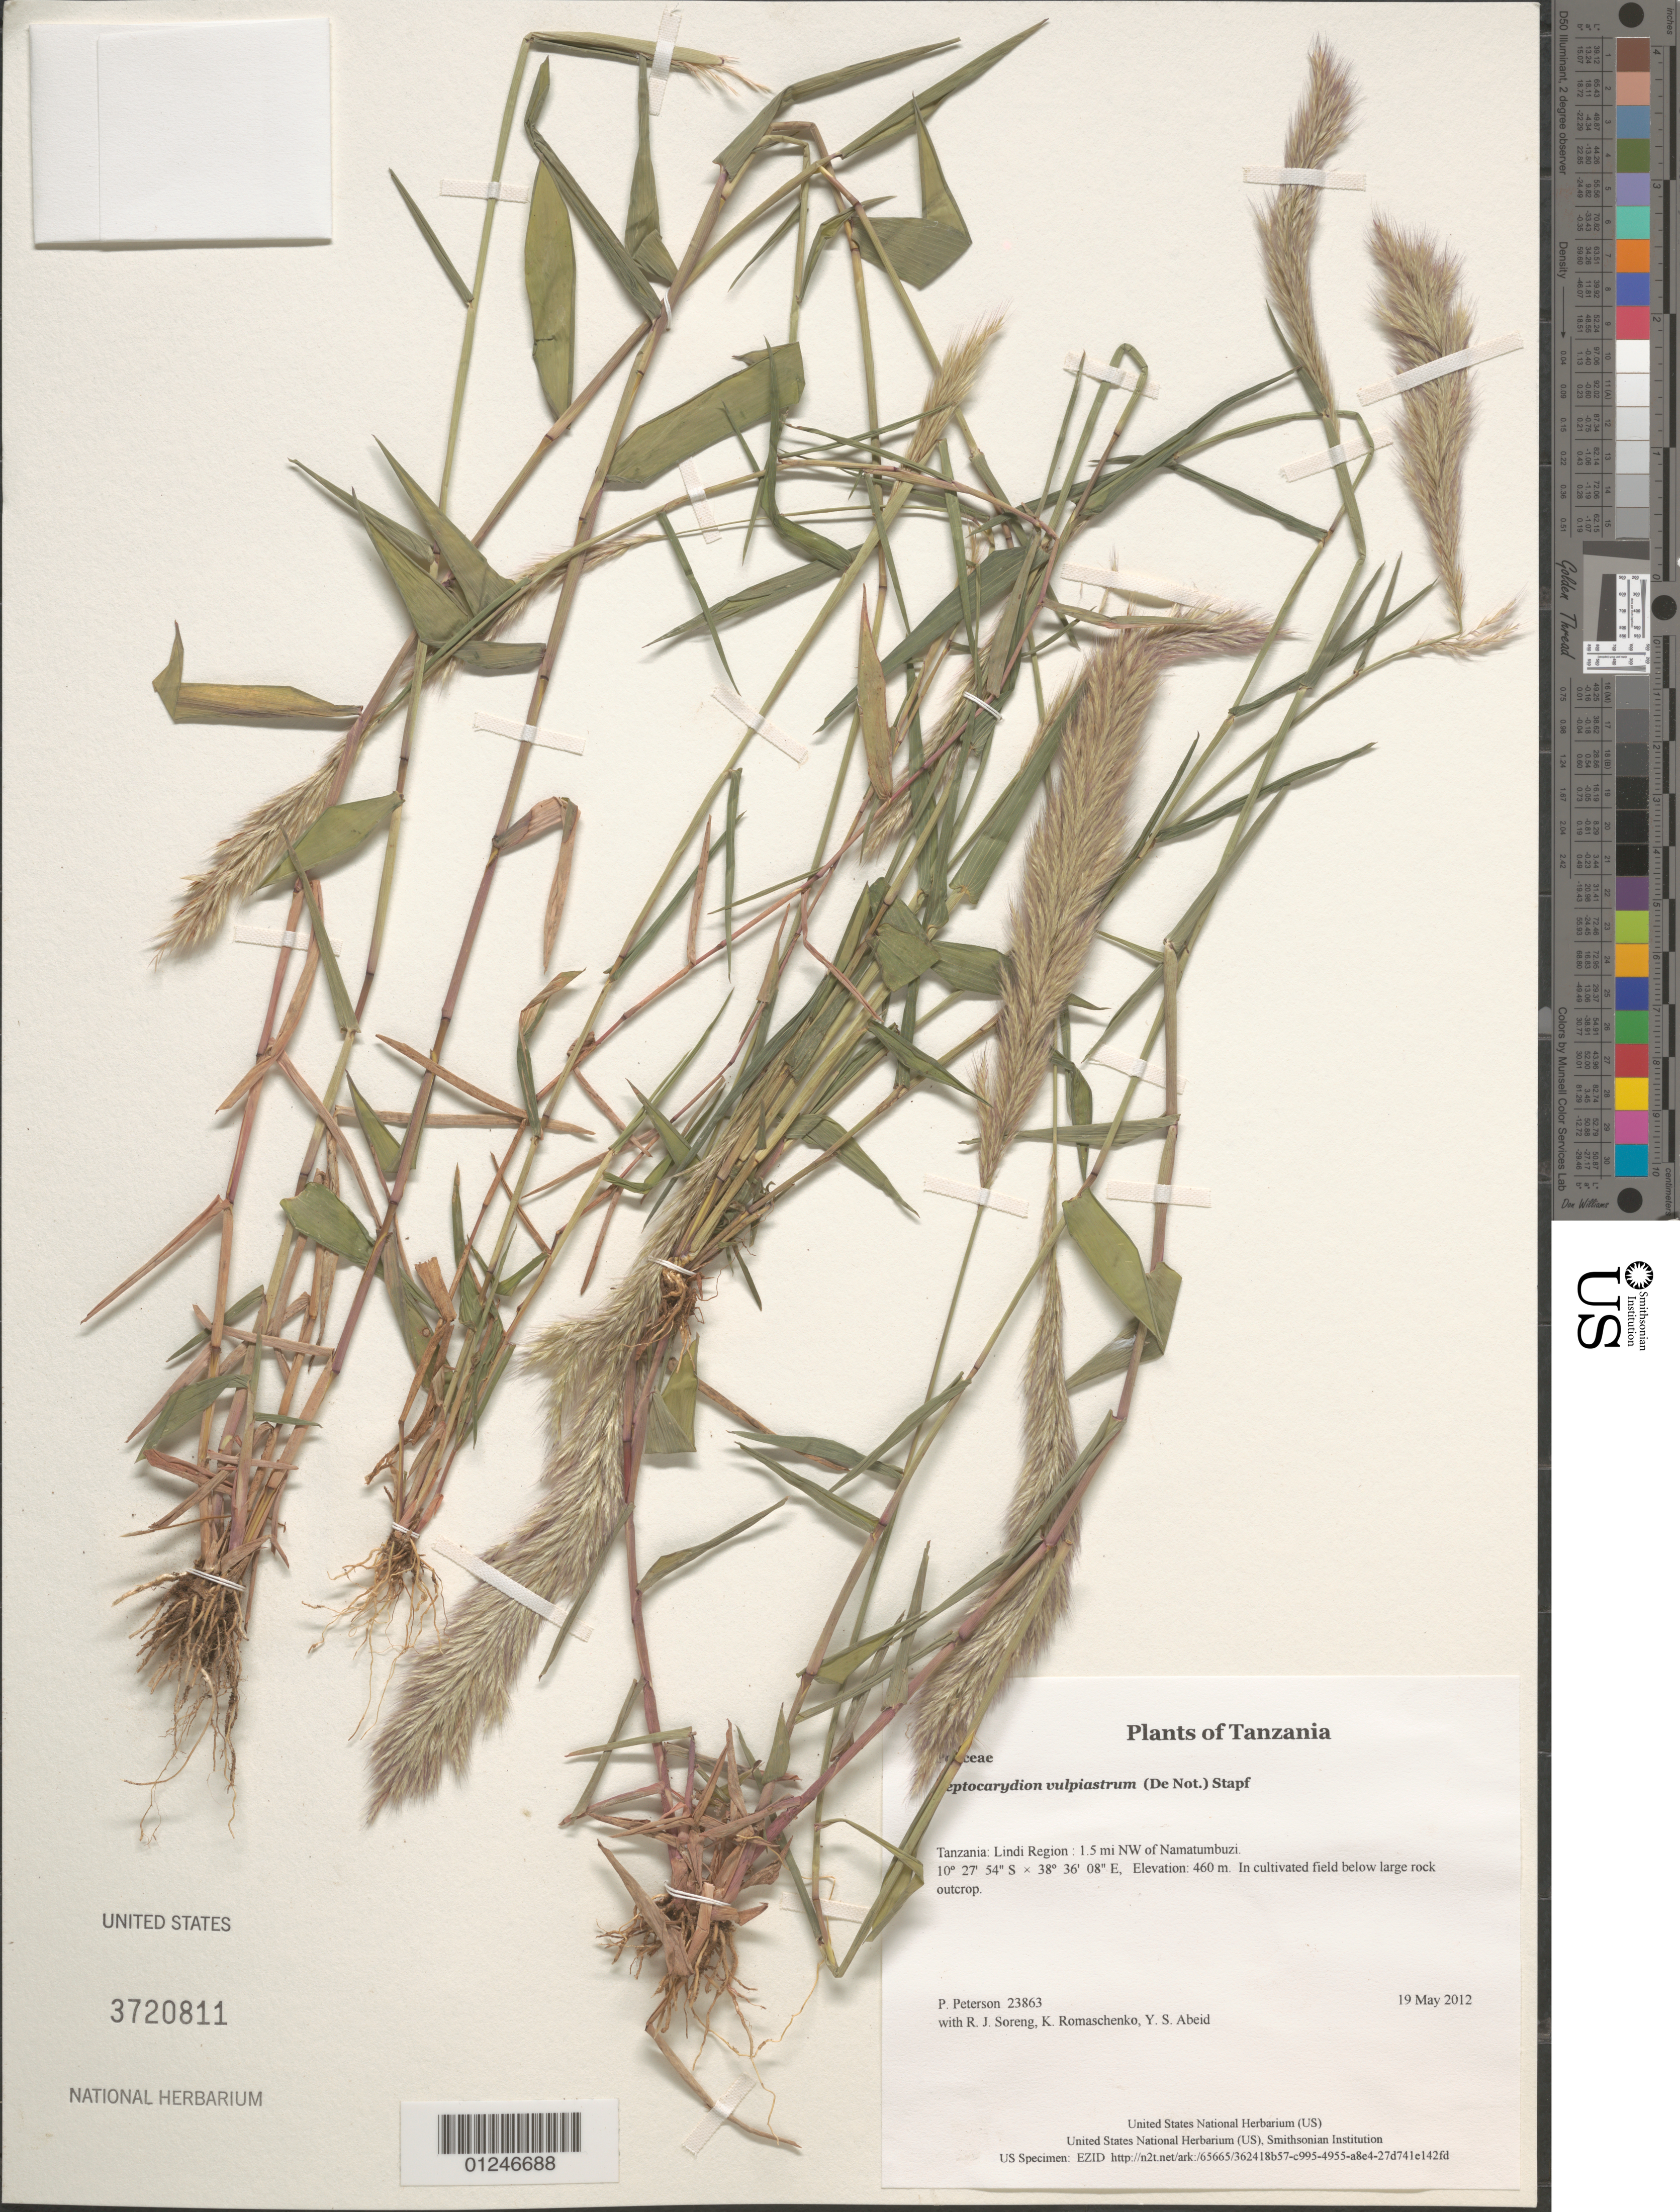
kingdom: Plantae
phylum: Tracheophyta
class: Liliopsida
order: Poales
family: Poaceae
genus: Leptocarydion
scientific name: Leptocarydion vulpiastrum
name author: (De Not.) Stapf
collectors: P. M. Peterson, R. J. Soreng, K. Romaschenko & Y. Abeid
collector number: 23863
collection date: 2012-05-19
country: Tanzania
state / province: Lindi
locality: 1.5 mi NW of Namatumbuzi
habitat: In cultivated field below large rock outcrop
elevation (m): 460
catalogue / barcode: US 3720811